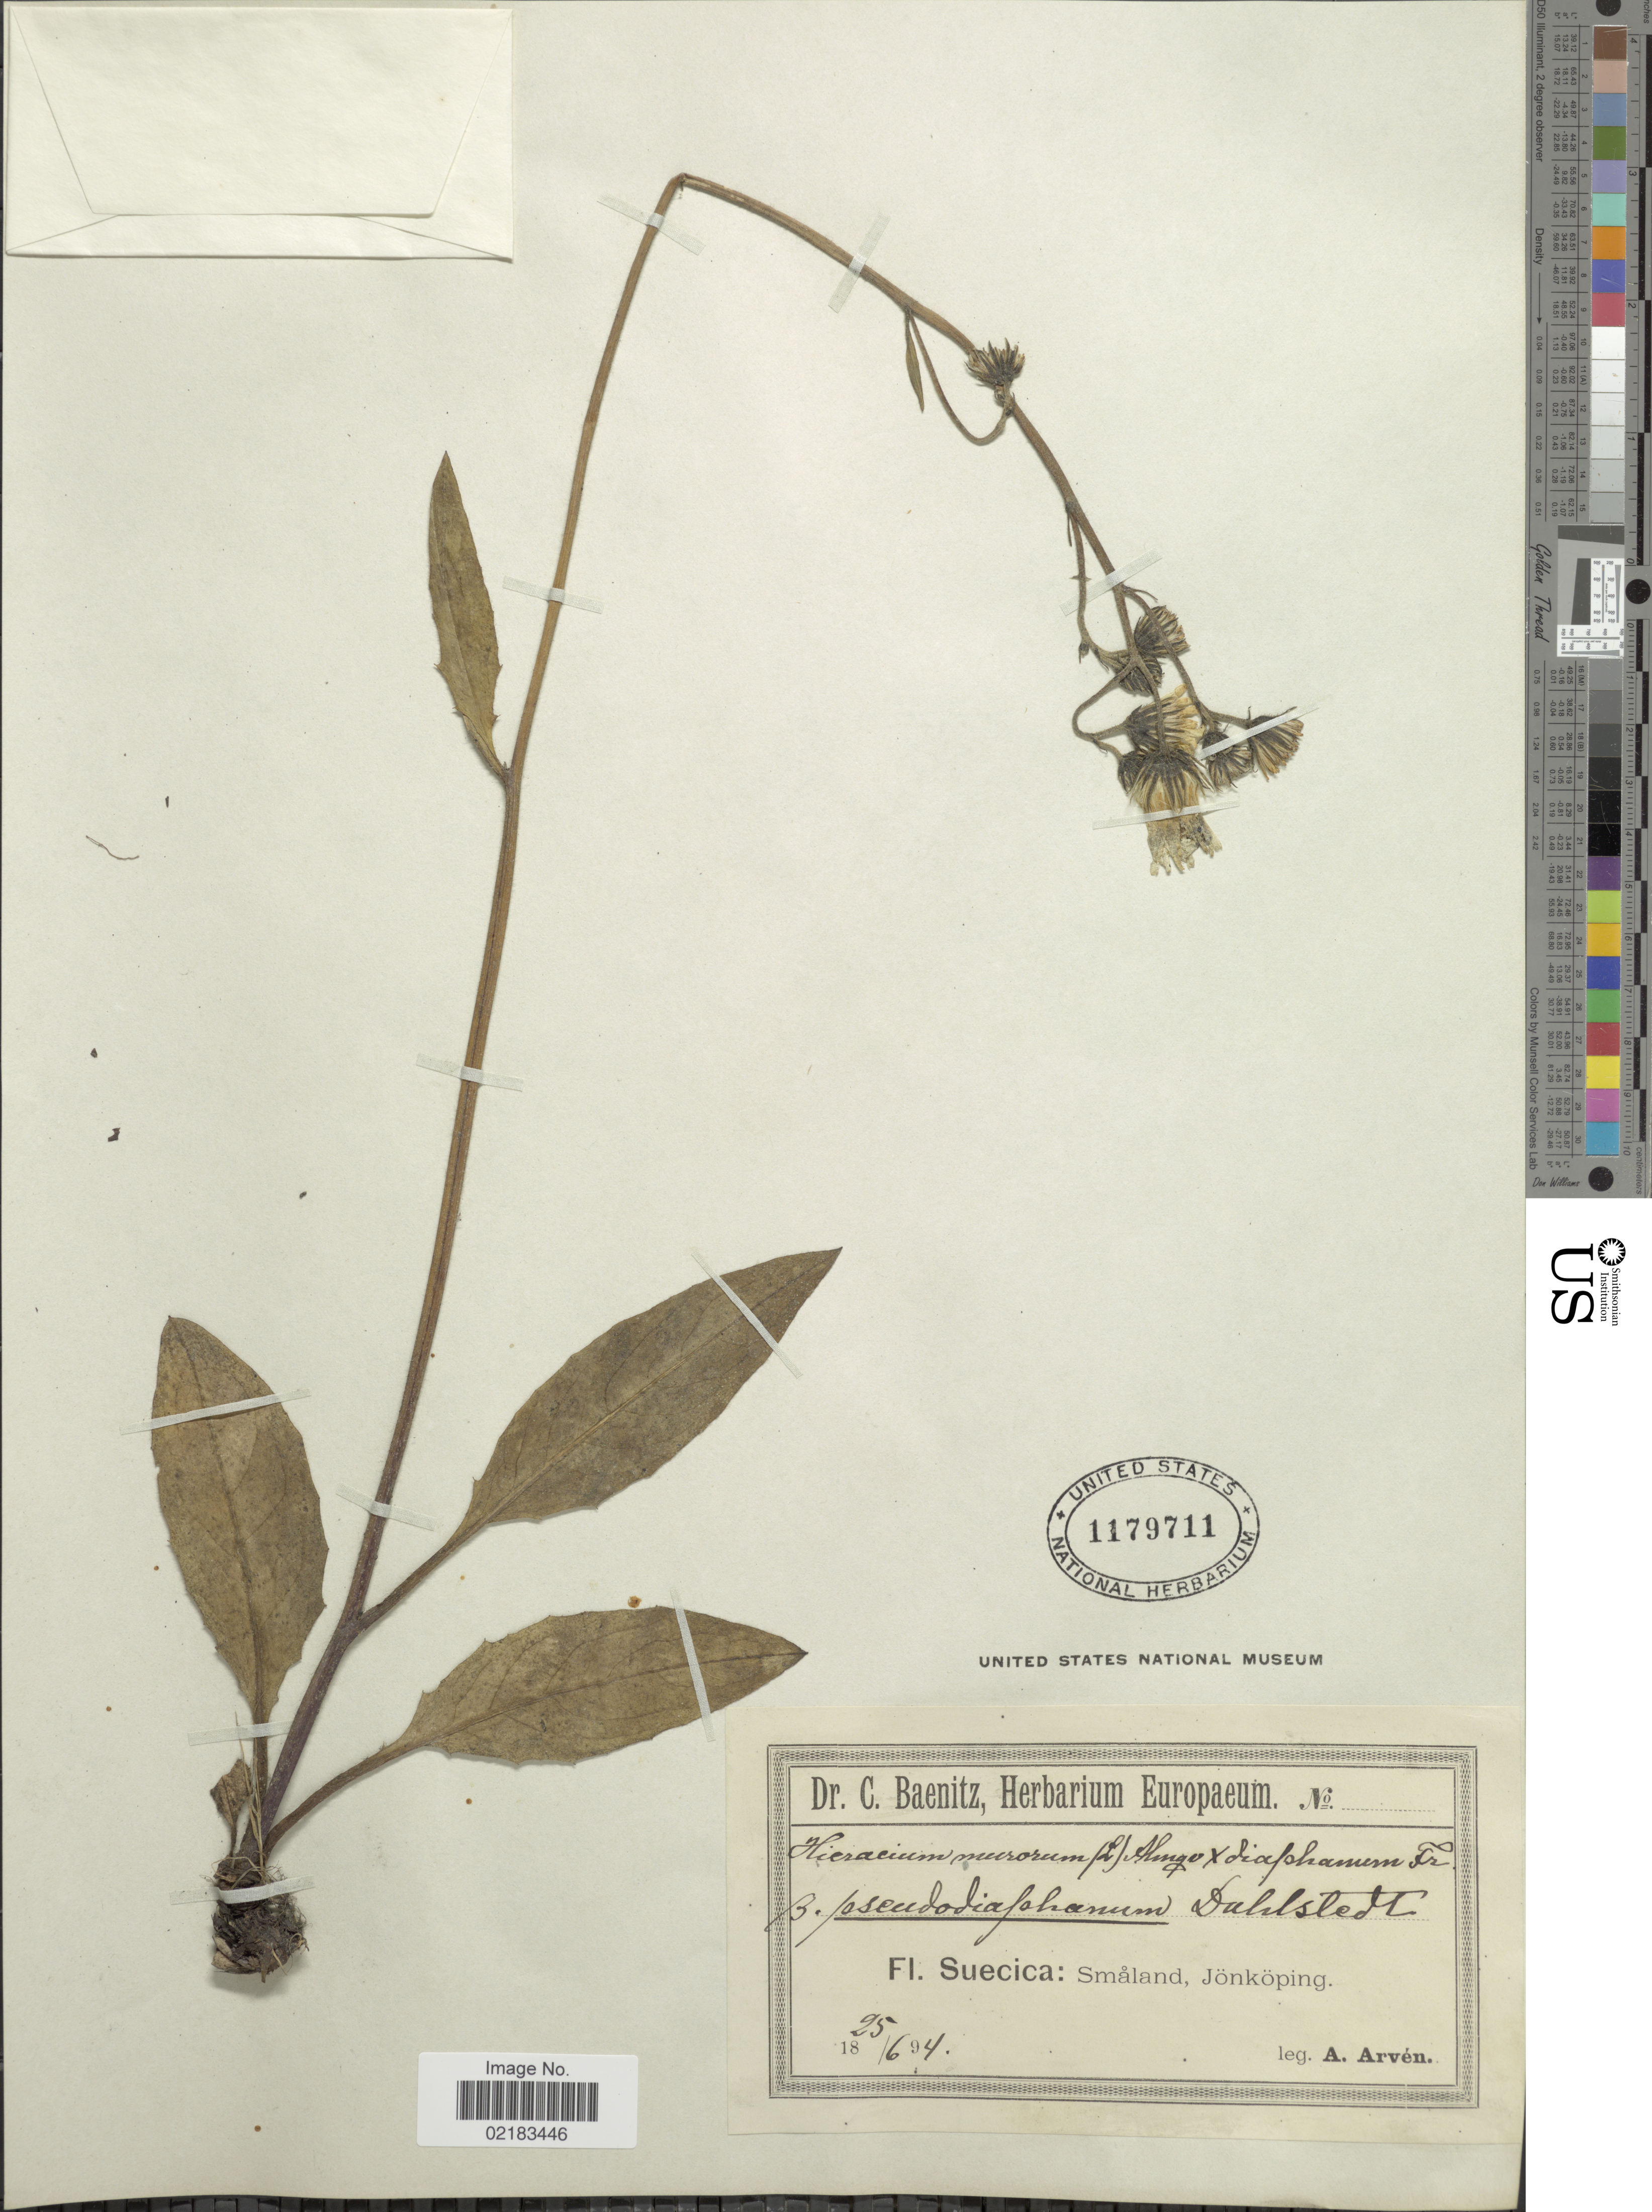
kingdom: Plantae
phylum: Tracheophyta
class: Magnoliopsida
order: Asterales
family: Asteraceae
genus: Hieracium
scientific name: Hieracium murorum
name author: L.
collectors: A. Arven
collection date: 1894-06-25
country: Sweden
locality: Suecica: Småland, Jönköping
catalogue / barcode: US 1179711